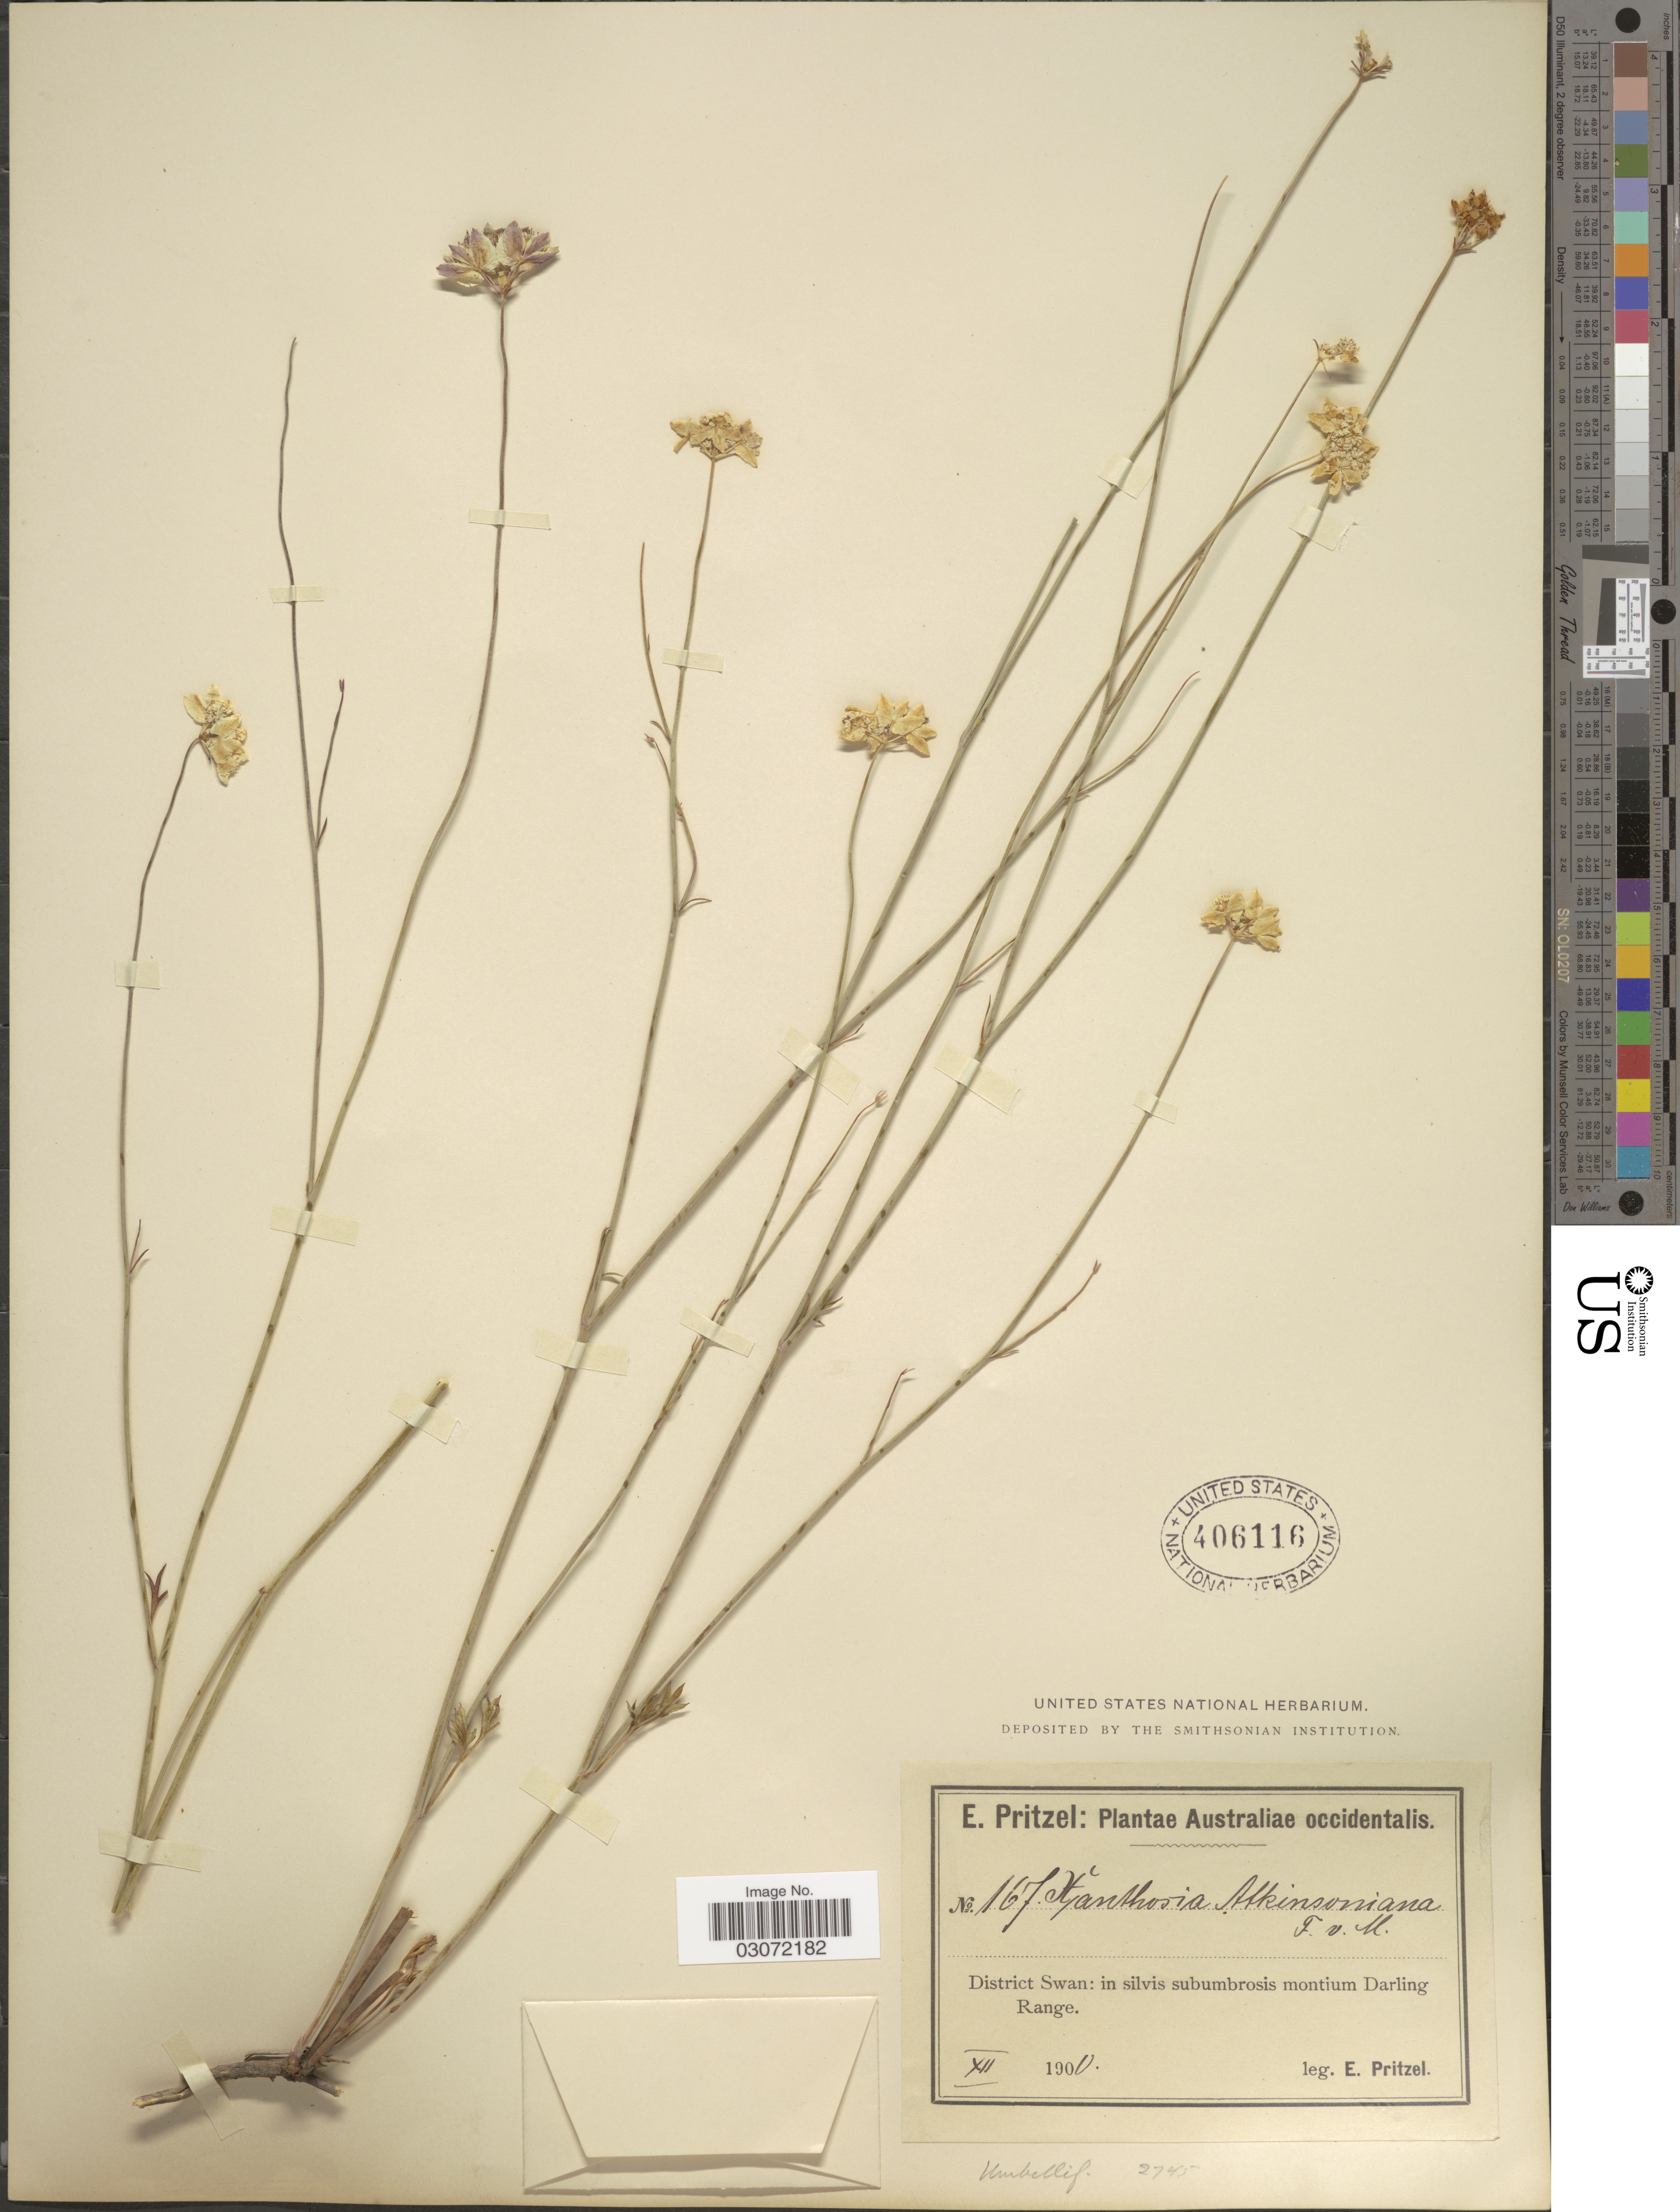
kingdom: Plantae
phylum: Tracheophyta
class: Magnoliopsida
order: Apiales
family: Apiaceae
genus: Xanthosia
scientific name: Xanthosia atkinsoniana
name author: F. Muell.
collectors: E. G. Pritzel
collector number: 167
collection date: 1900-12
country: Australia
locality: Australiae occidentalis. District Swan: in silvis subumbrosis montium Darling Range.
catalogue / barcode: US 406116